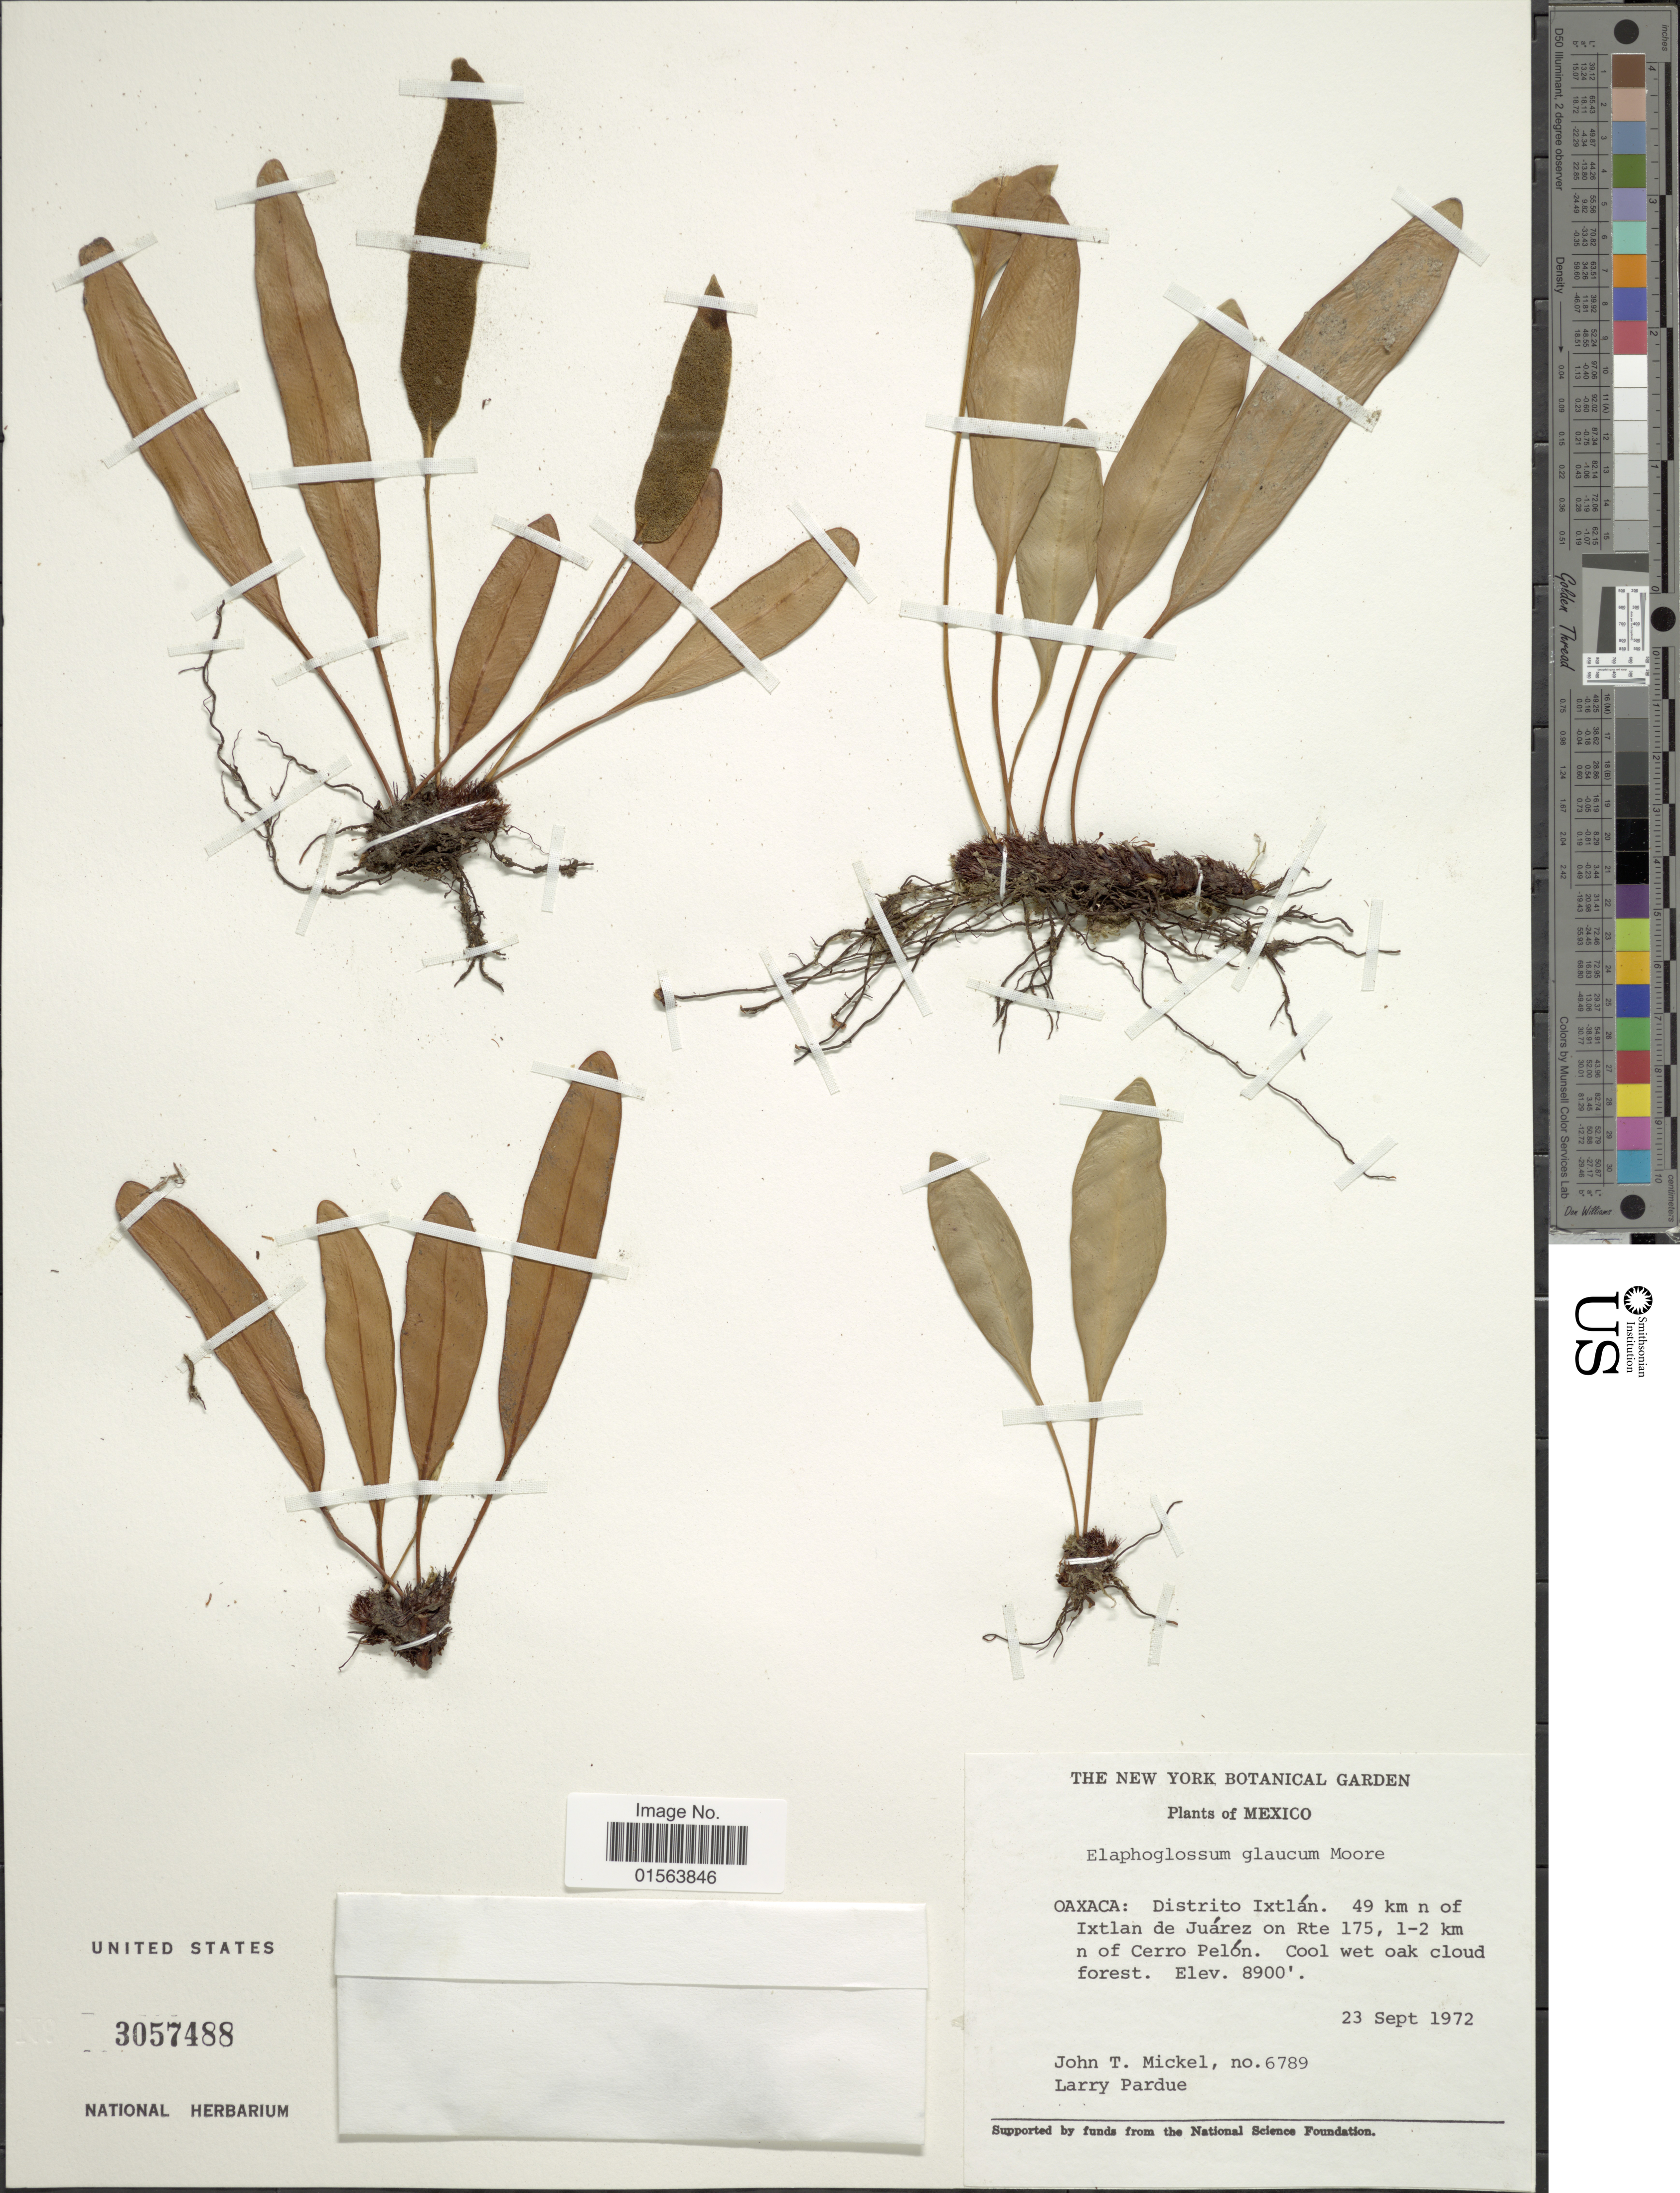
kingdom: Plantae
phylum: Tracheophyta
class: Polypodiopsida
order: Polypodiales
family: Dryopteridaceae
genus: Elaphoglossum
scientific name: Elaphoglossum glaucum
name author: T. Moore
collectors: J. T. Mickel & L. Pardue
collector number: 6789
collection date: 1972-09-23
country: Mexico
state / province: Oaxaca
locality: Oaxaca: Distrito Ixtlan, 49 km n of Ixtlan de Juarez on Rte 175, 1-2 km n of Cerro Pelon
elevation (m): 271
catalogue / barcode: US 3057488